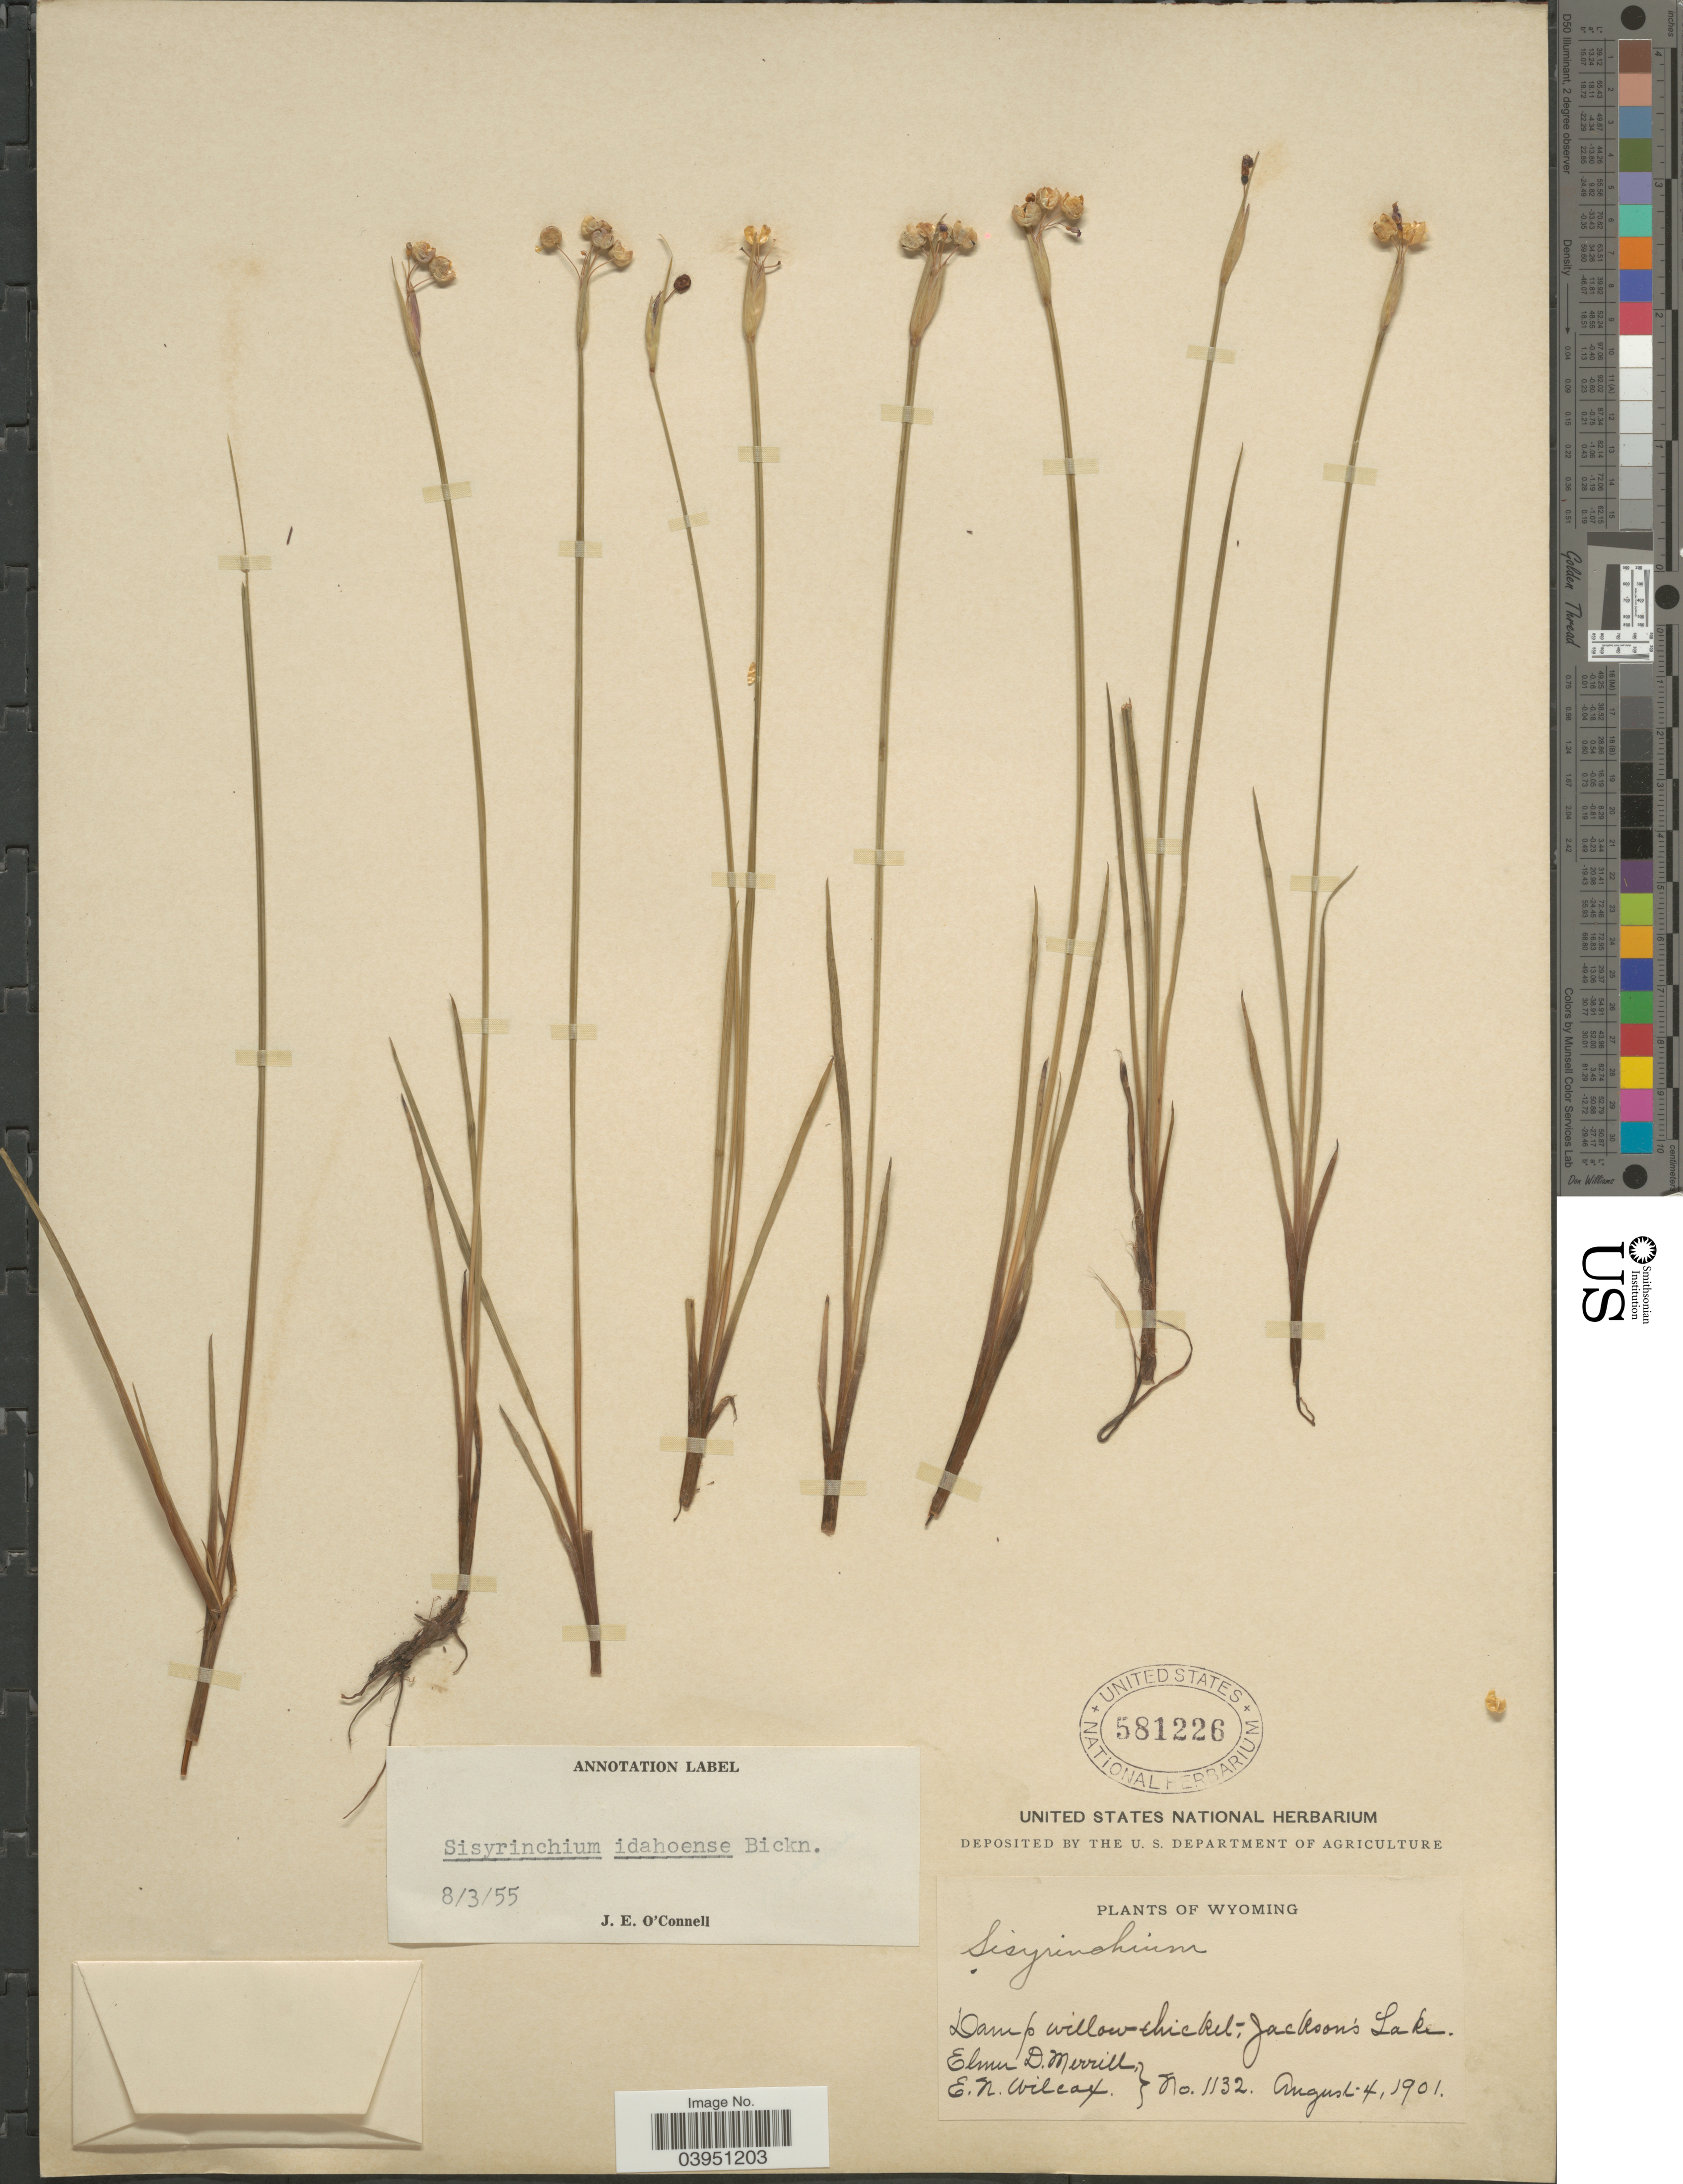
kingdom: Plantae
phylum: Tracheophyta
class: Liliopsida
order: Asparagales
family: Iridaceae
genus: Sisyrinchium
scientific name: Sisyrinchium idahoense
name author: E.P. Bicknell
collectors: E. D. Merrill & E. Wilcox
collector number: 1132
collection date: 1901-08-04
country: United States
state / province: Wyoming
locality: Damp willow thicket, Jackson's Lake.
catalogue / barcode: US 581226